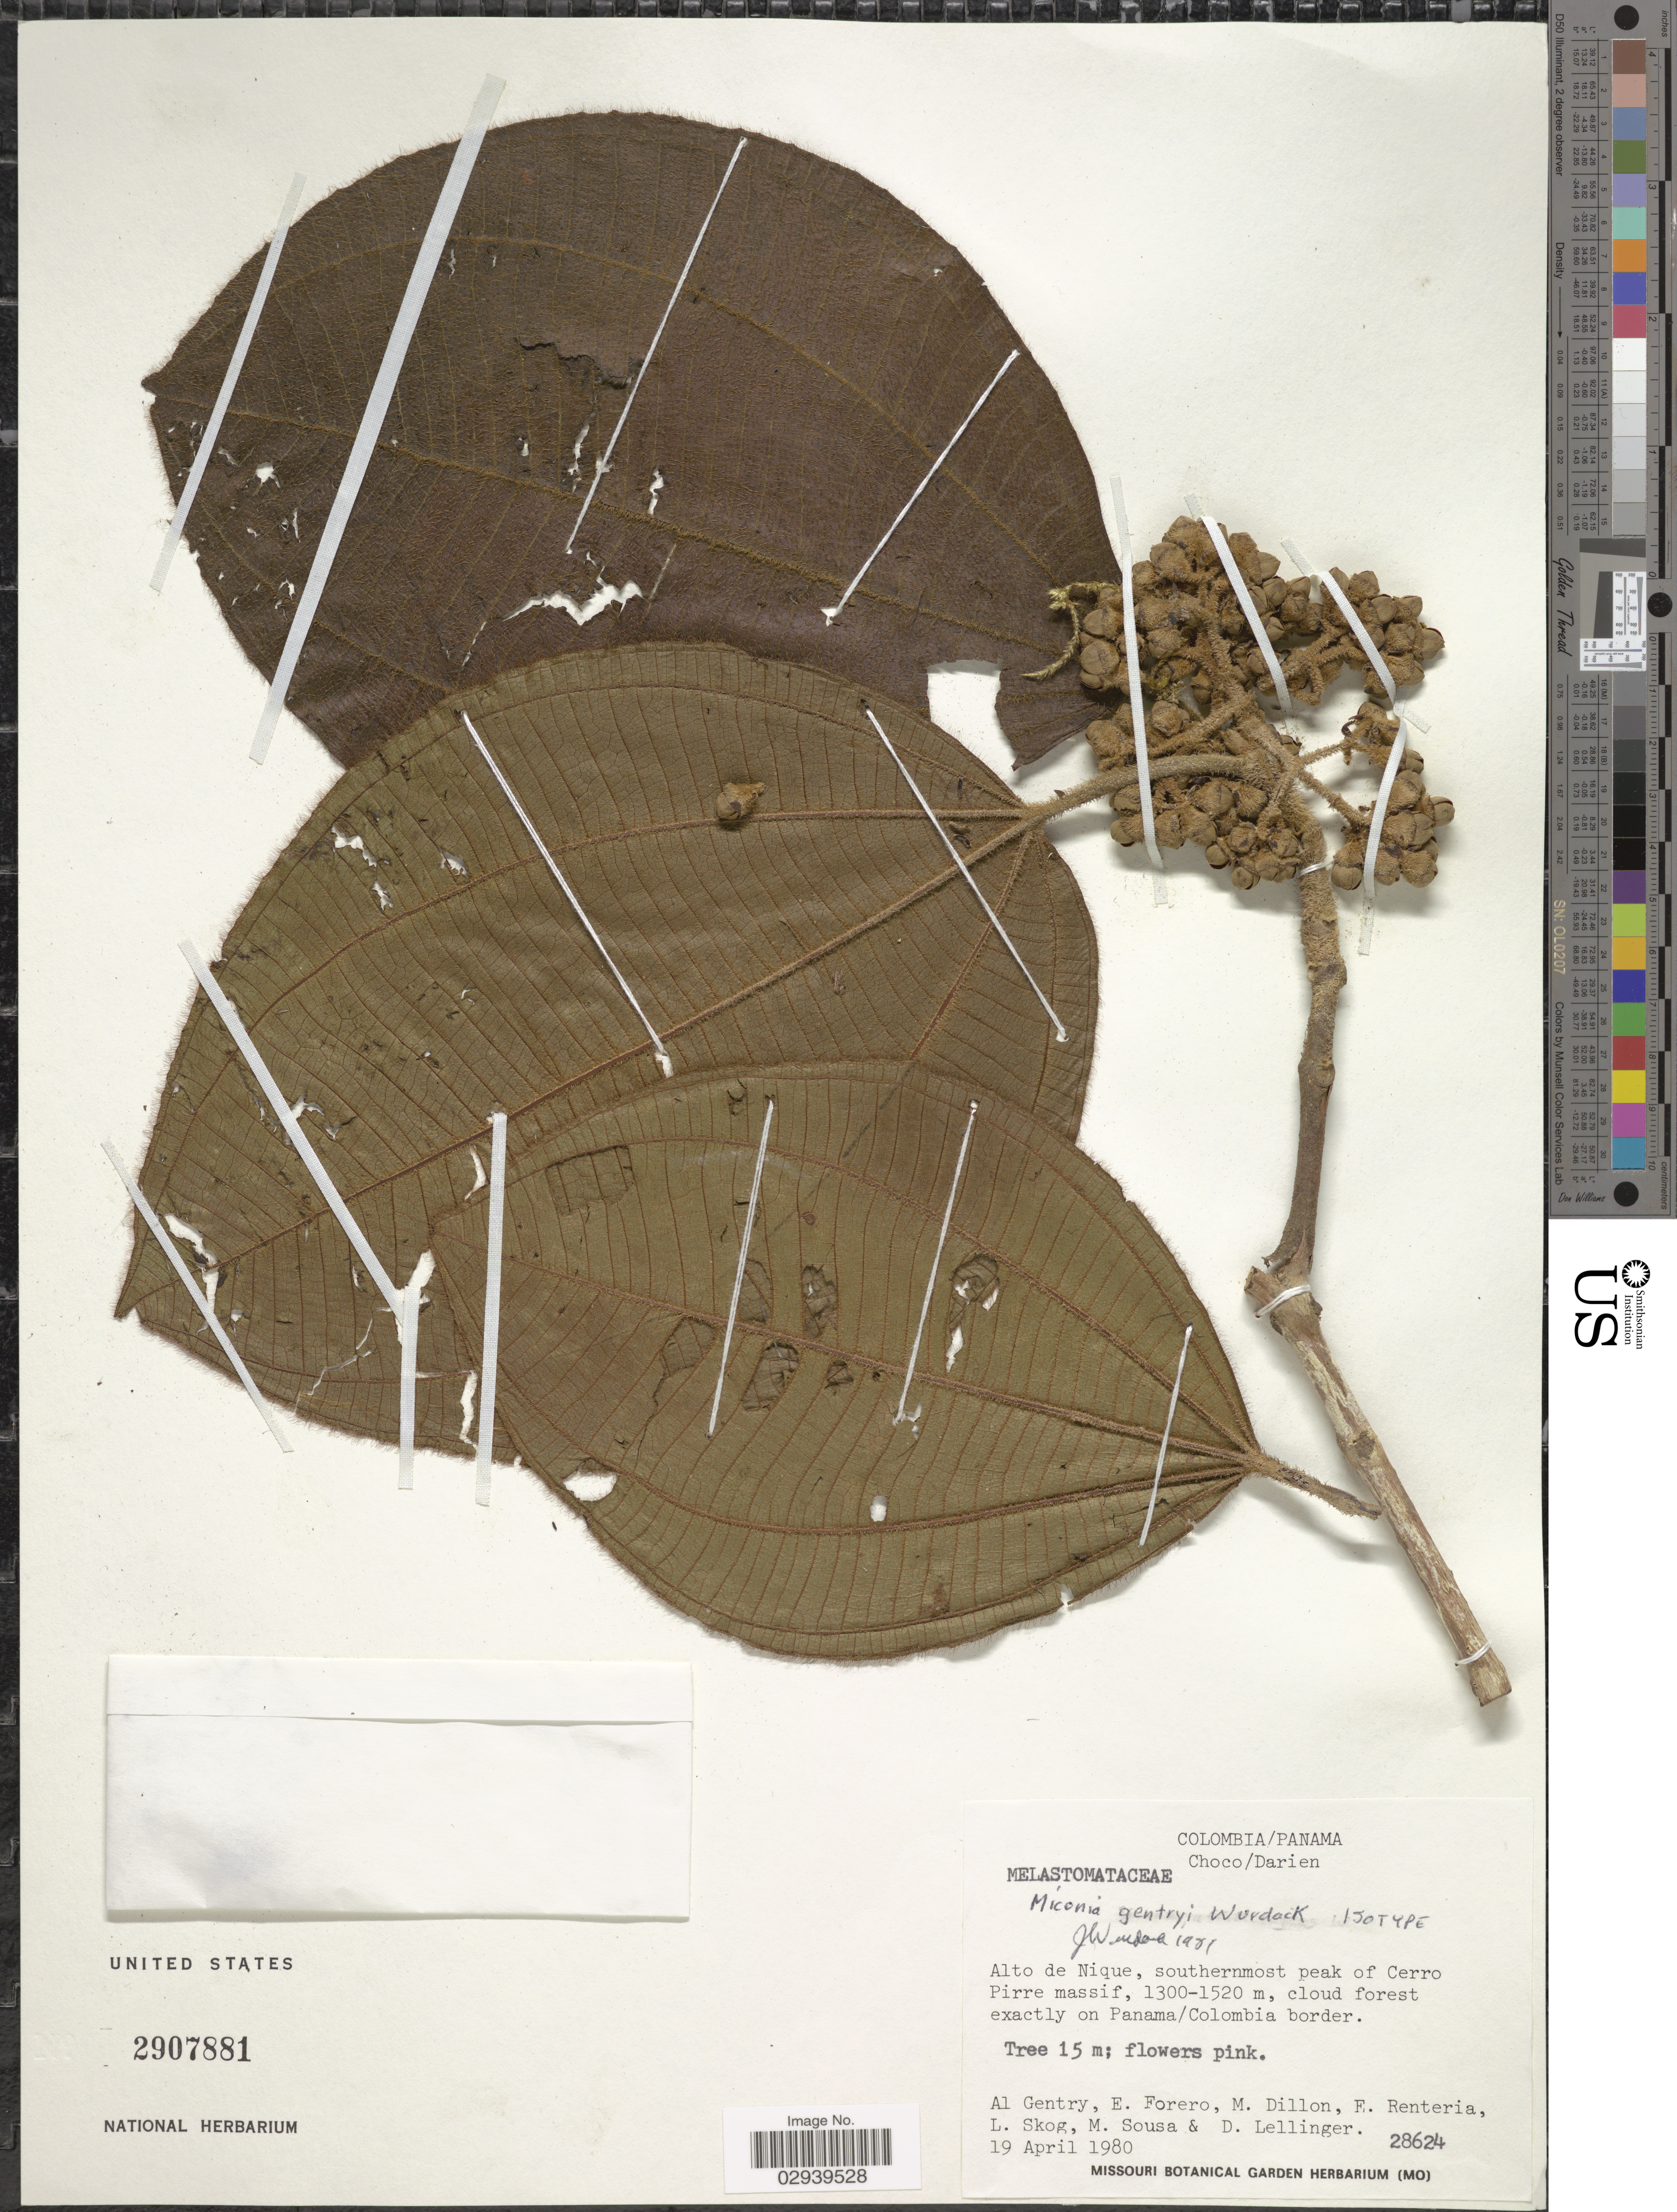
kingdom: Plantae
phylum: Tracheophyta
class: Magnoliopsida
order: Myrtales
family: Melastomataceae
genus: Miconia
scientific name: Miconia gentryi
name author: Wurdack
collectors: A. H. Gentry, E. Forero, M. O. Dillon, F. Renteria & et al.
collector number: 28624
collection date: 1980-04-19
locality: Colombia/Panama, Choco/Darien, Alto de Nique, southernmost peak of Cerro Pirre massif, cloud forest exactly on Panama/Colombia border.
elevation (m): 1300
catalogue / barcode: US 2907881